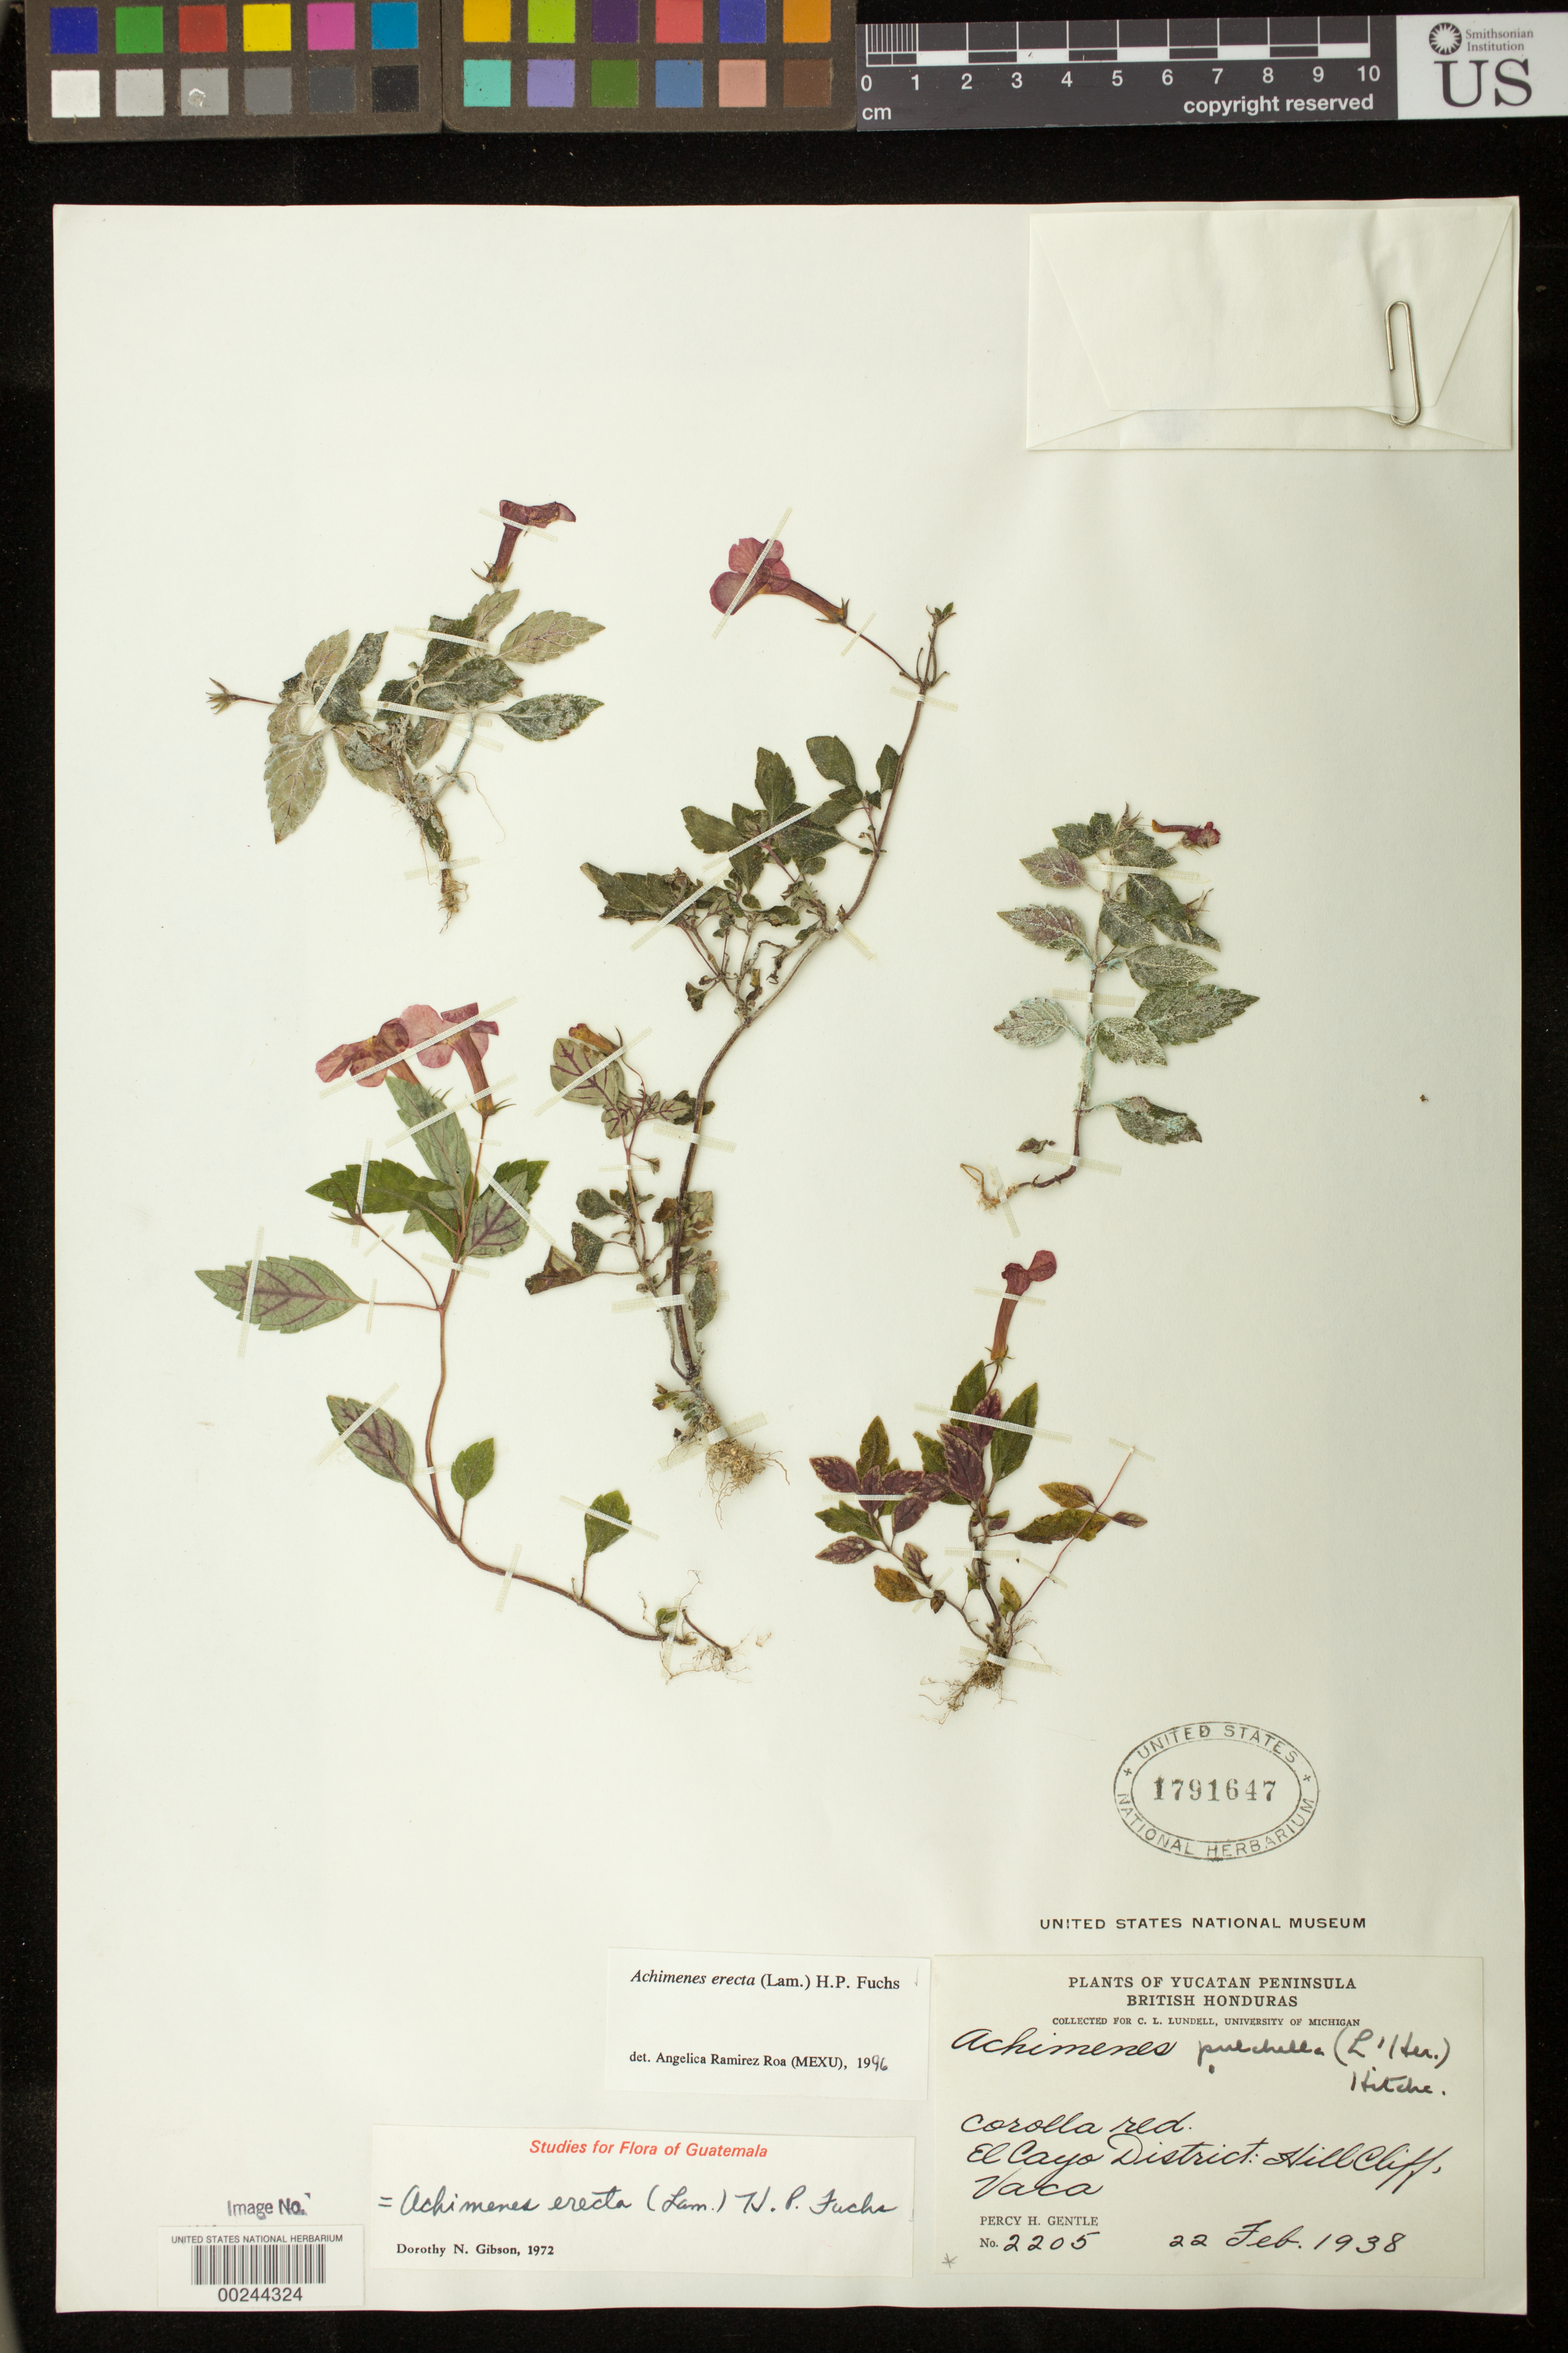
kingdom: Plantae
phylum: Tracheophyta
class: Magnoliopsida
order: Lamiales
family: Gesneriaceae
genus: Achimenes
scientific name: Achimenes erecta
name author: (Lam.) H.P. Fuchs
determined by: Skog, Laurence E.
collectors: P. H. Gentle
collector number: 2205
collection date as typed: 22 Feb 1938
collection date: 1938-02-22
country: Belize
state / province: Cayo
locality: Hill Cliff, Vaca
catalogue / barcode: US 1791647